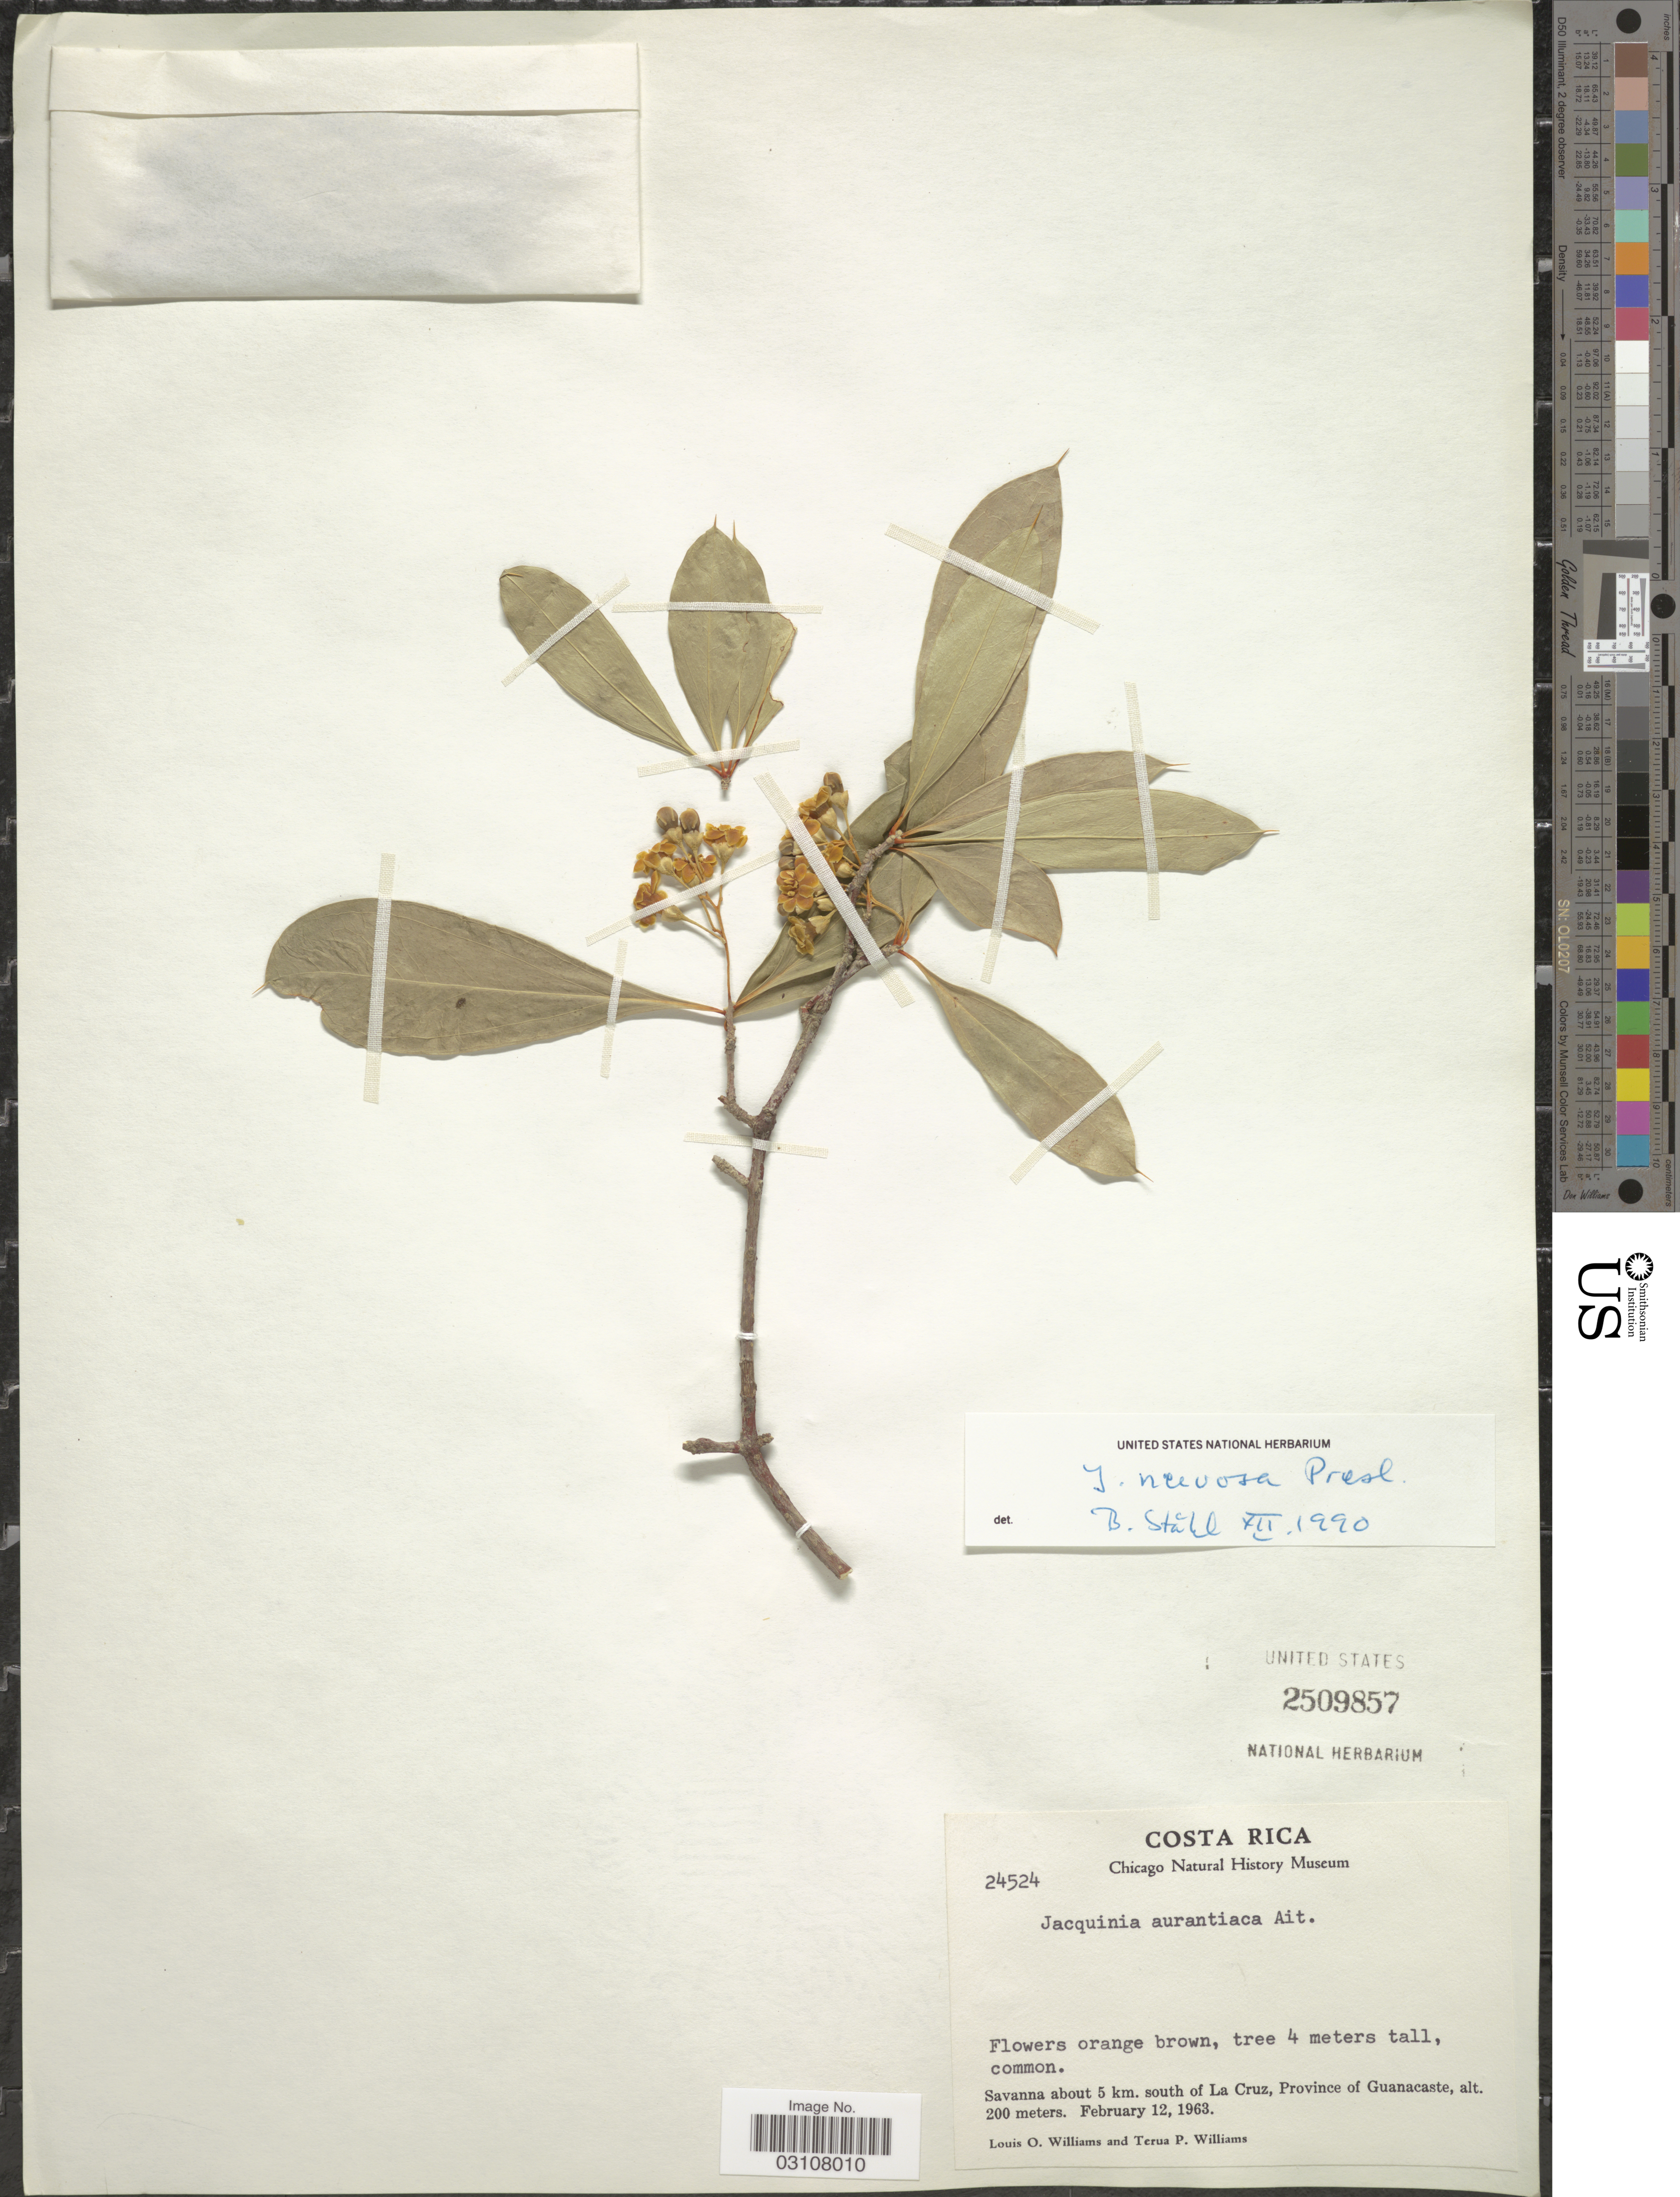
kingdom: Plantae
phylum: Tracheophyta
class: Magnoliopsida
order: Ericales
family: Primulaceae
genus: Jacquinia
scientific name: Jacquinia nervosa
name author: C. Presl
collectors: L. O. Williams & T. Williams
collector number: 24524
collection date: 1963-02-12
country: Costa Rica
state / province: Guanacaste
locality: Savanna about 5 km. south of La Cruz.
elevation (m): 200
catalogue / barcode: US 2509857